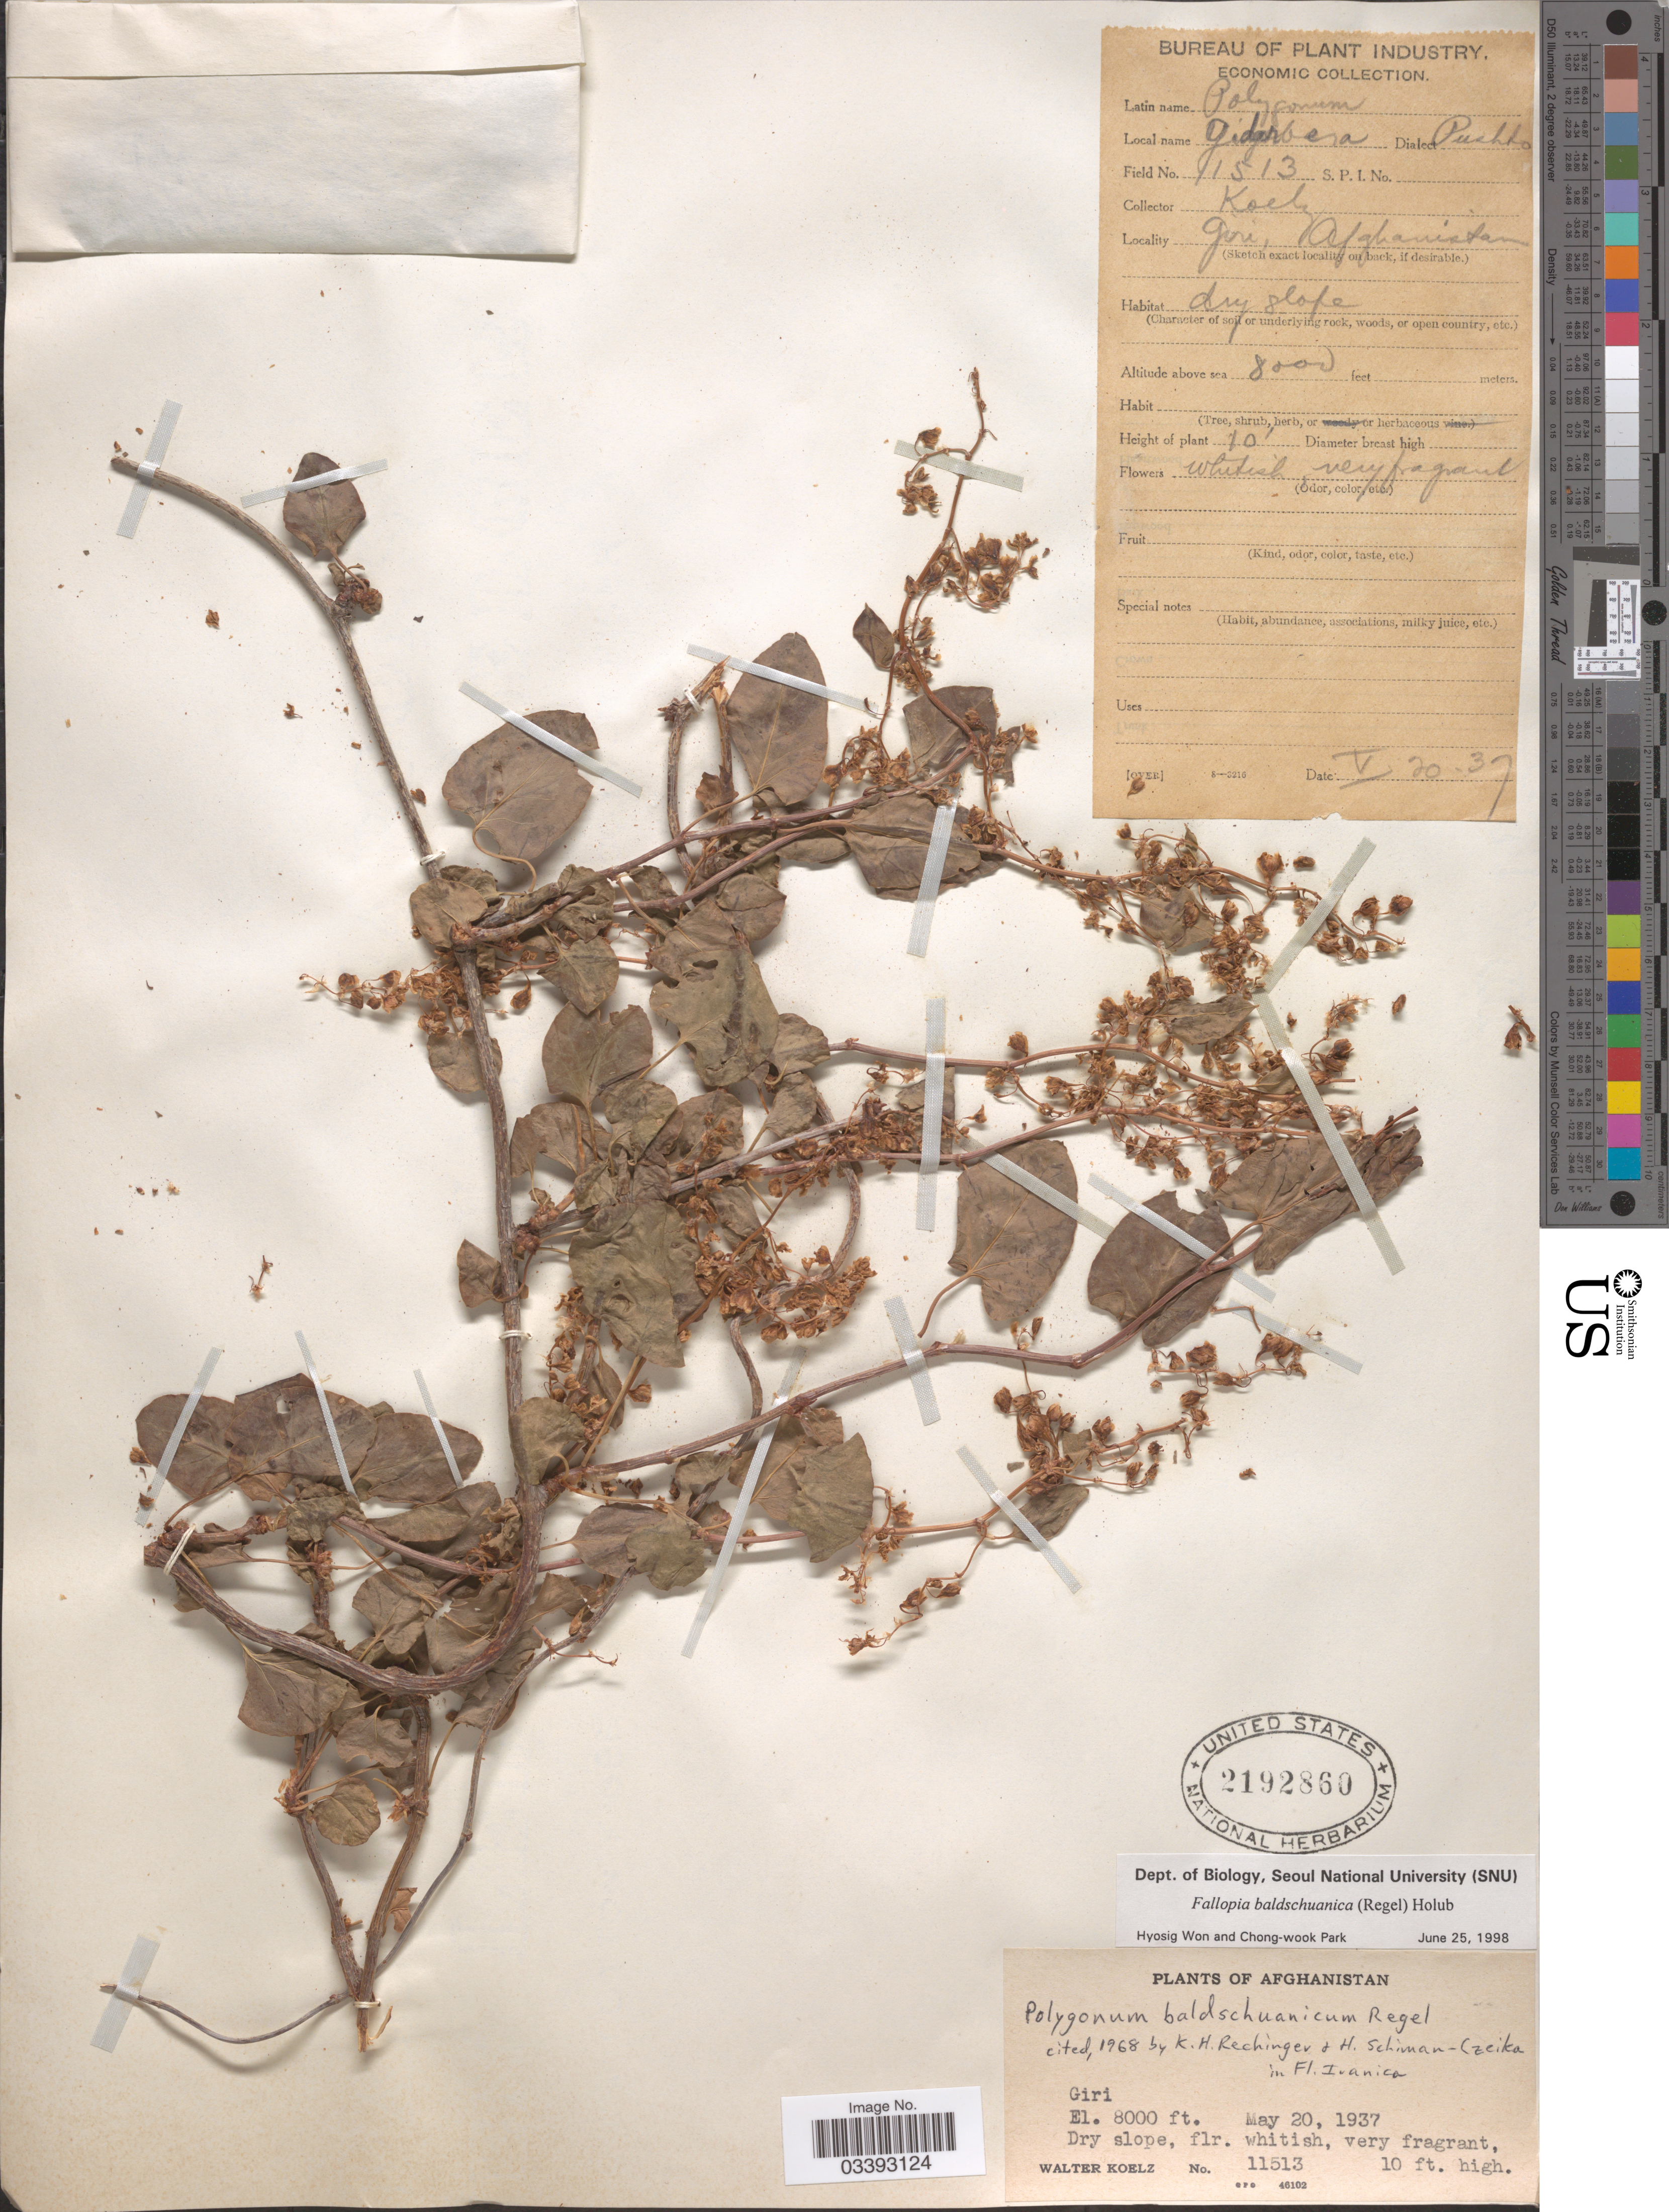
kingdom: Plantae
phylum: Tracheophyta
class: Magnoliopsida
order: Caryophyllales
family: Polygonaceae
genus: Fallopia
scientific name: Fallopia baldschuanica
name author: (Regel) Holub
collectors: W. N. Koelz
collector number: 11513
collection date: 1937-05-20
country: Afghanistan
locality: Giri.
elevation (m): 2438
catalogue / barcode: US 2192860